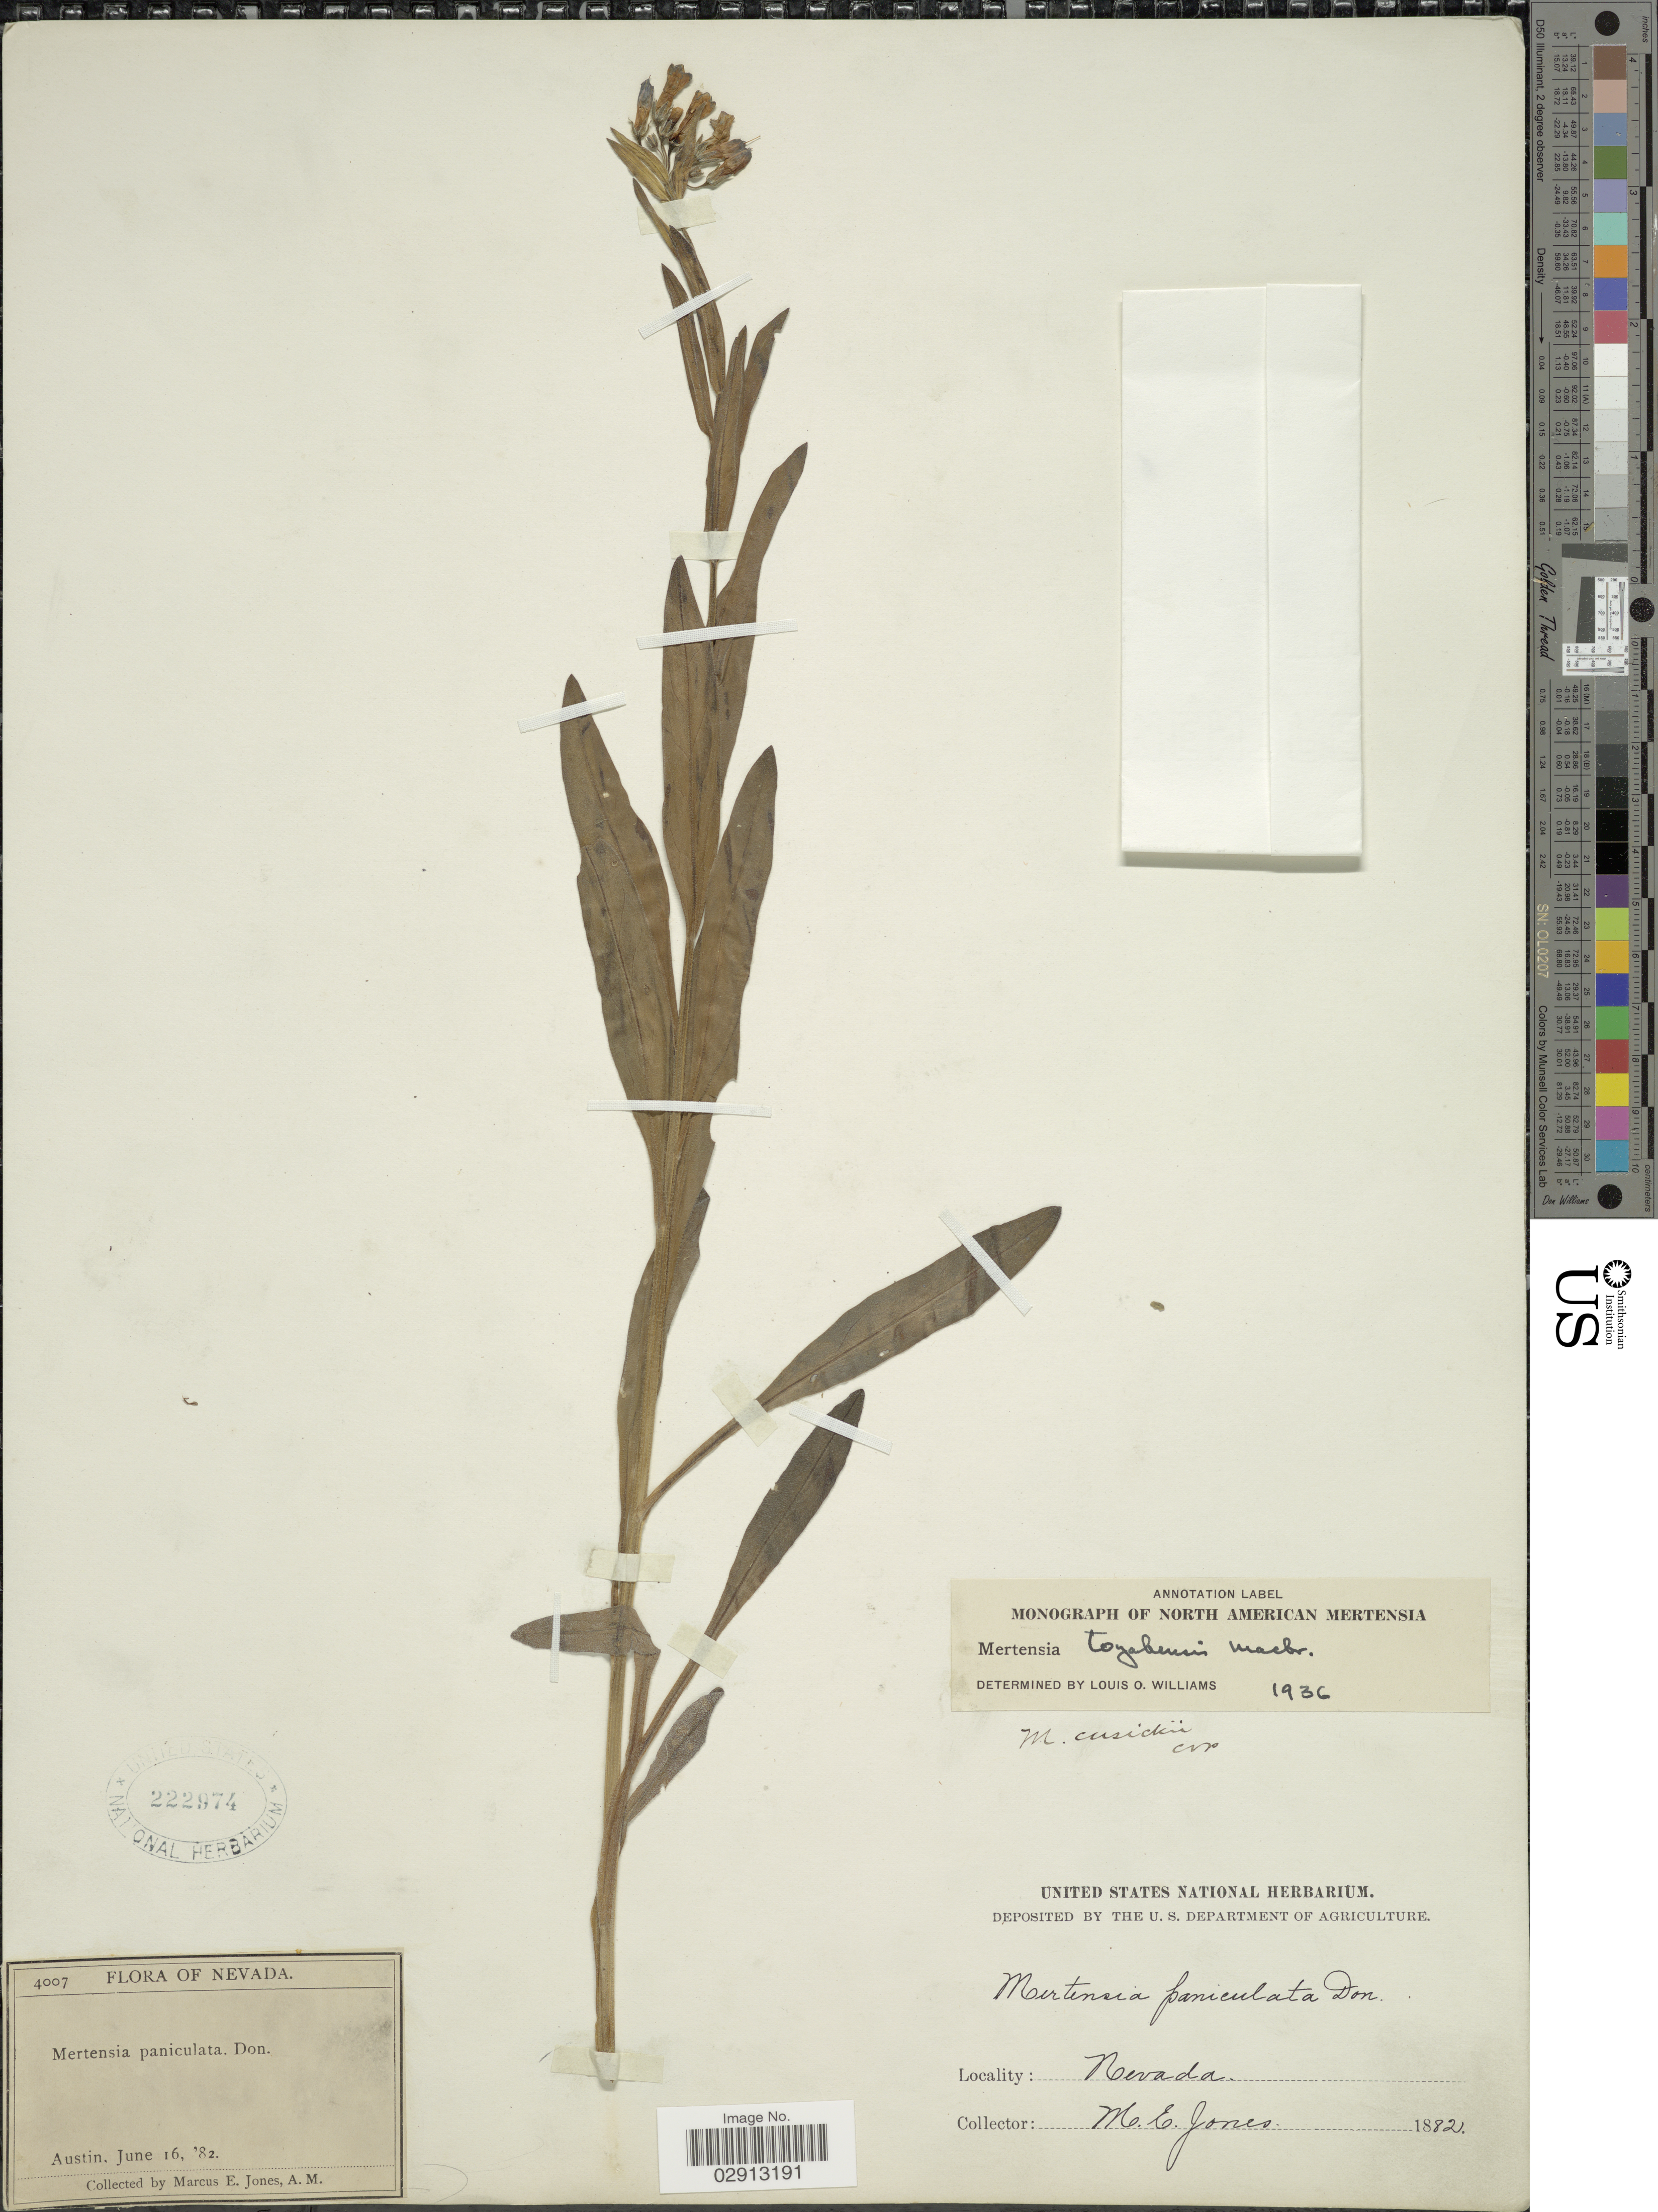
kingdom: Plantae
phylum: Tracheophyta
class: Magnoliopsida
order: Boraginales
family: Boraginaceae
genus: Mertensia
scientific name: Mertensia toyabensis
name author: J.F. Macbr.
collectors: M. E. Jones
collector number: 4007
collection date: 1882-06-16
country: United States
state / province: Nevada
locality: Austin.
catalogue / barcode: US 222974